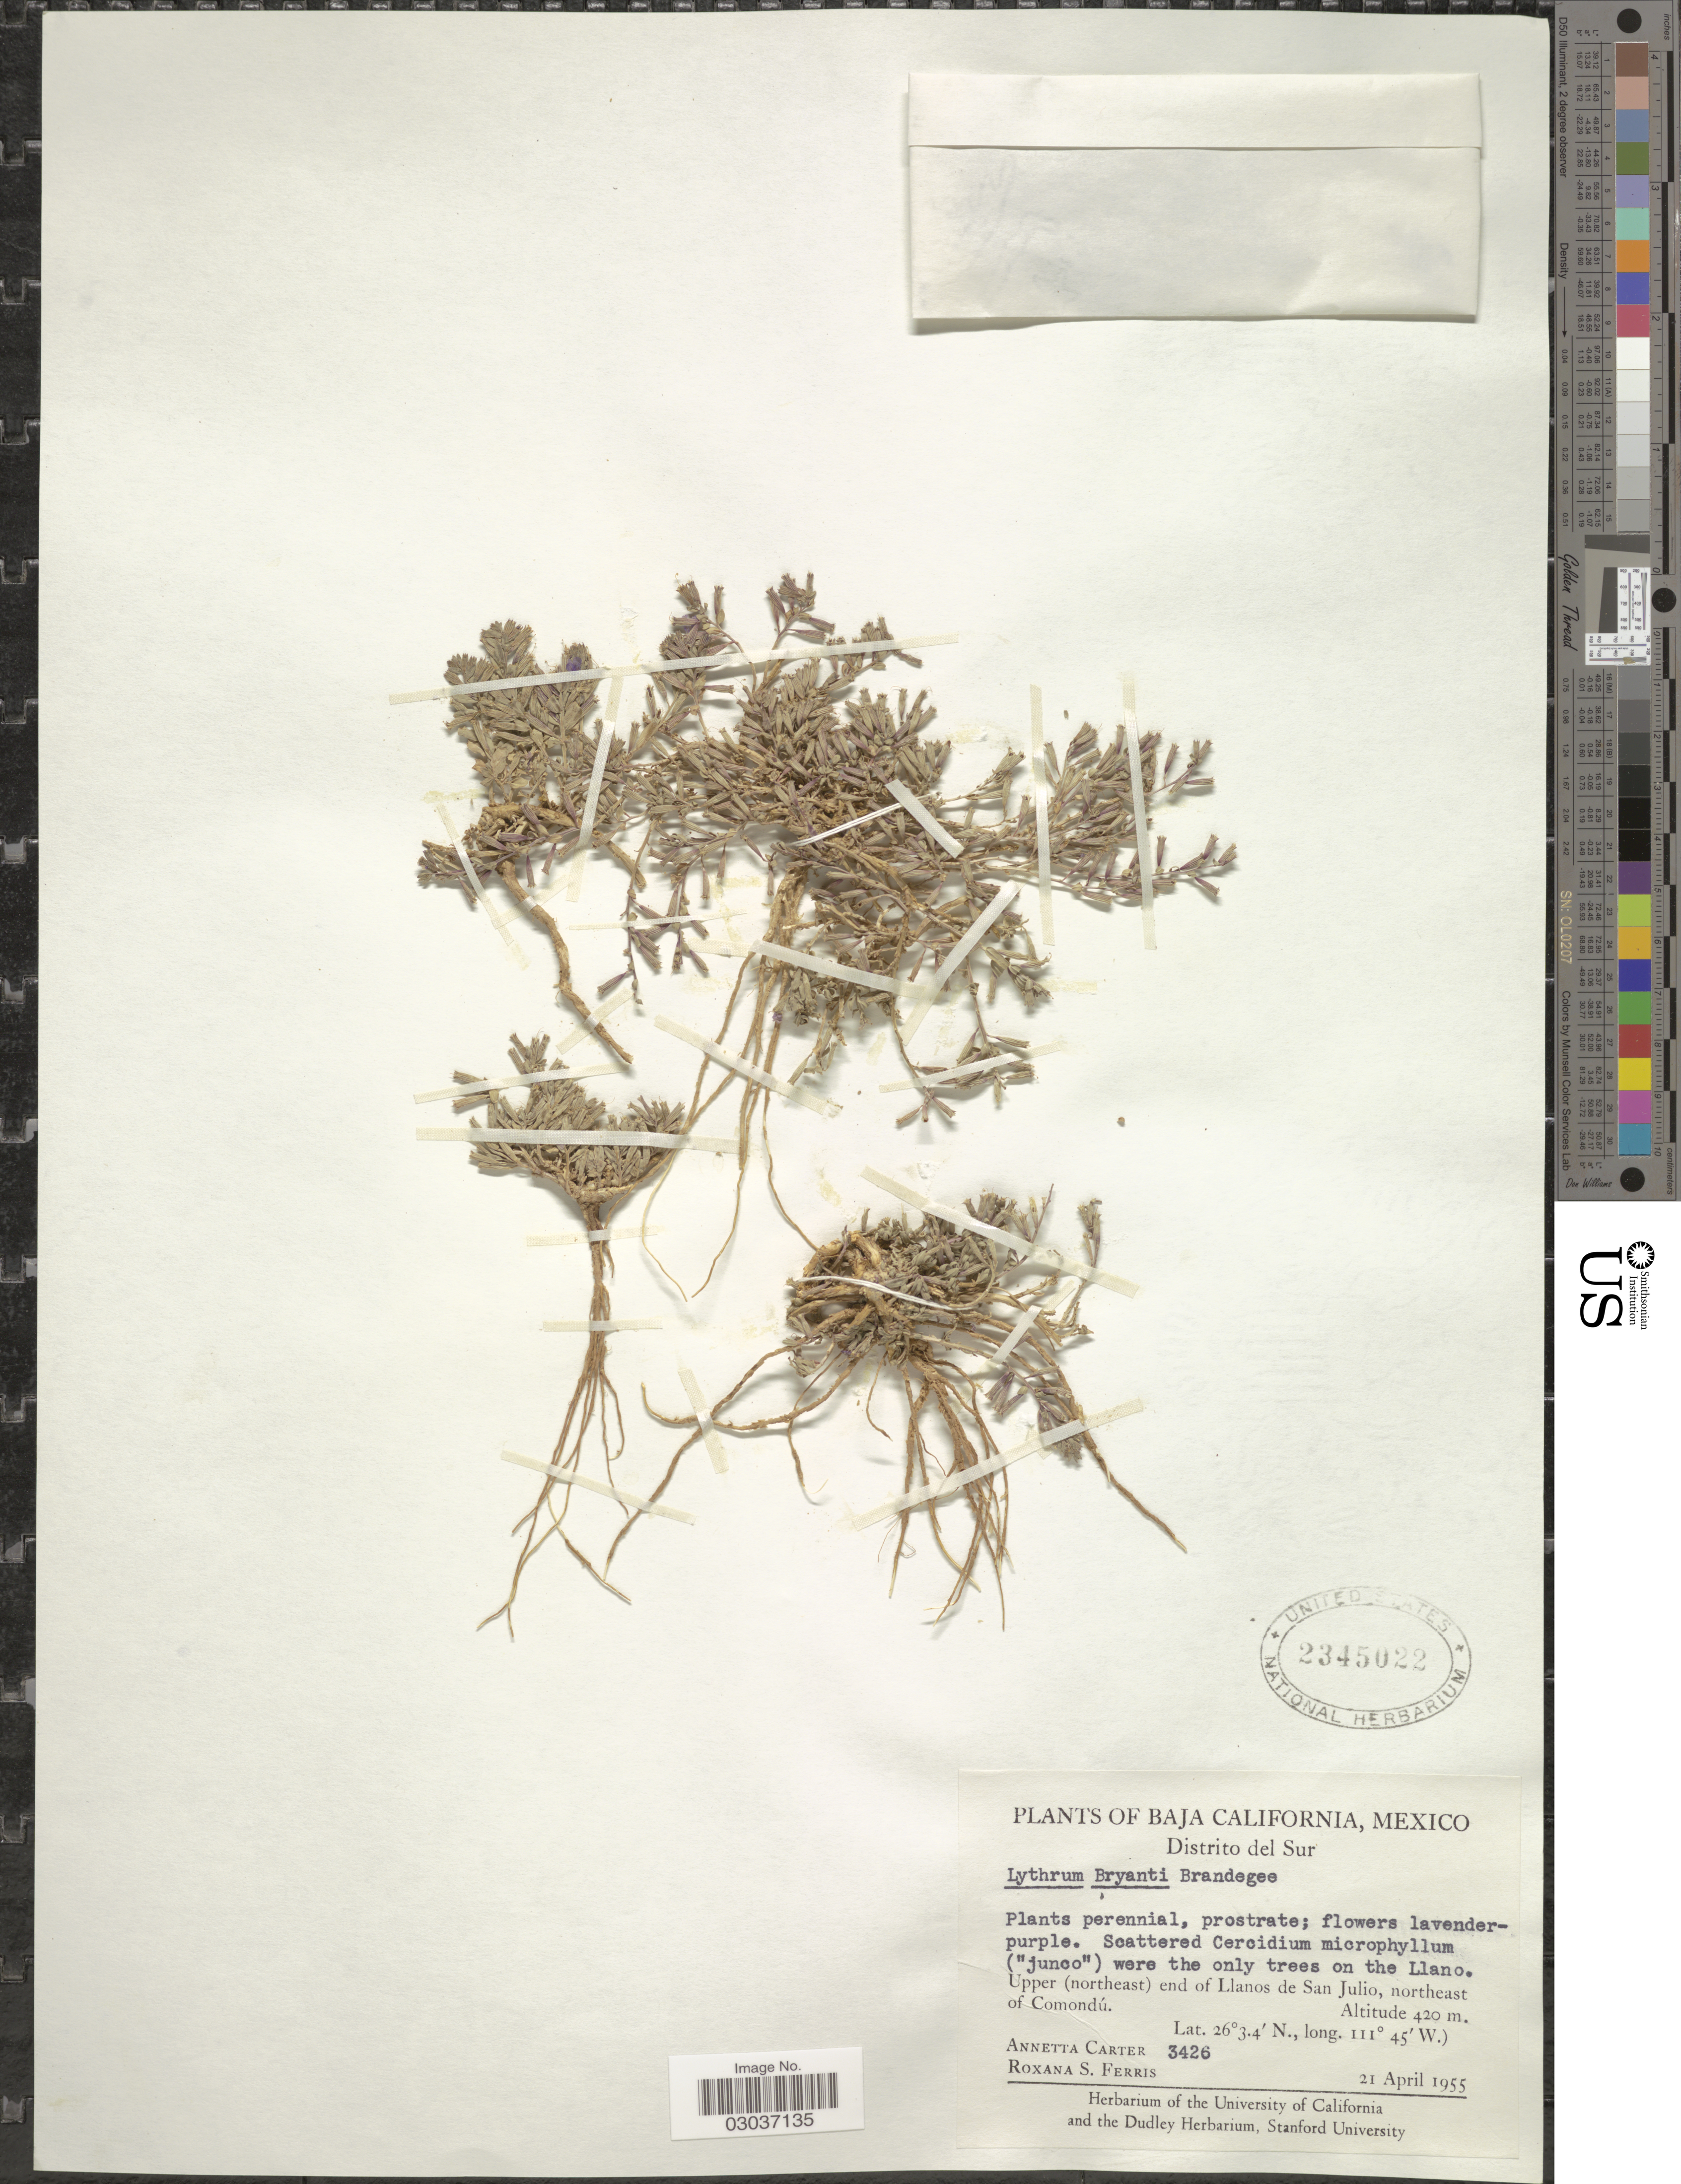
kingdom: Plantae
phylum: Tracheophyta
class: Magnoliopsida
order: Myrtales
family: Lythraceae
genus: Lythrum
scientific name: Lythrum bryantii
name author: Brandegee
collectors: A. Carter & R. S. Ferris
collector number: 3426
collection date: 1955-04-21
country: Mexico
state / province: Baja California Sur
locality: Distrito del Sur. Upper (northeast) end of Llanos de San Julio, northeast of Comondú.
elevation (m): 420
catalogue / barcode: US 2345022